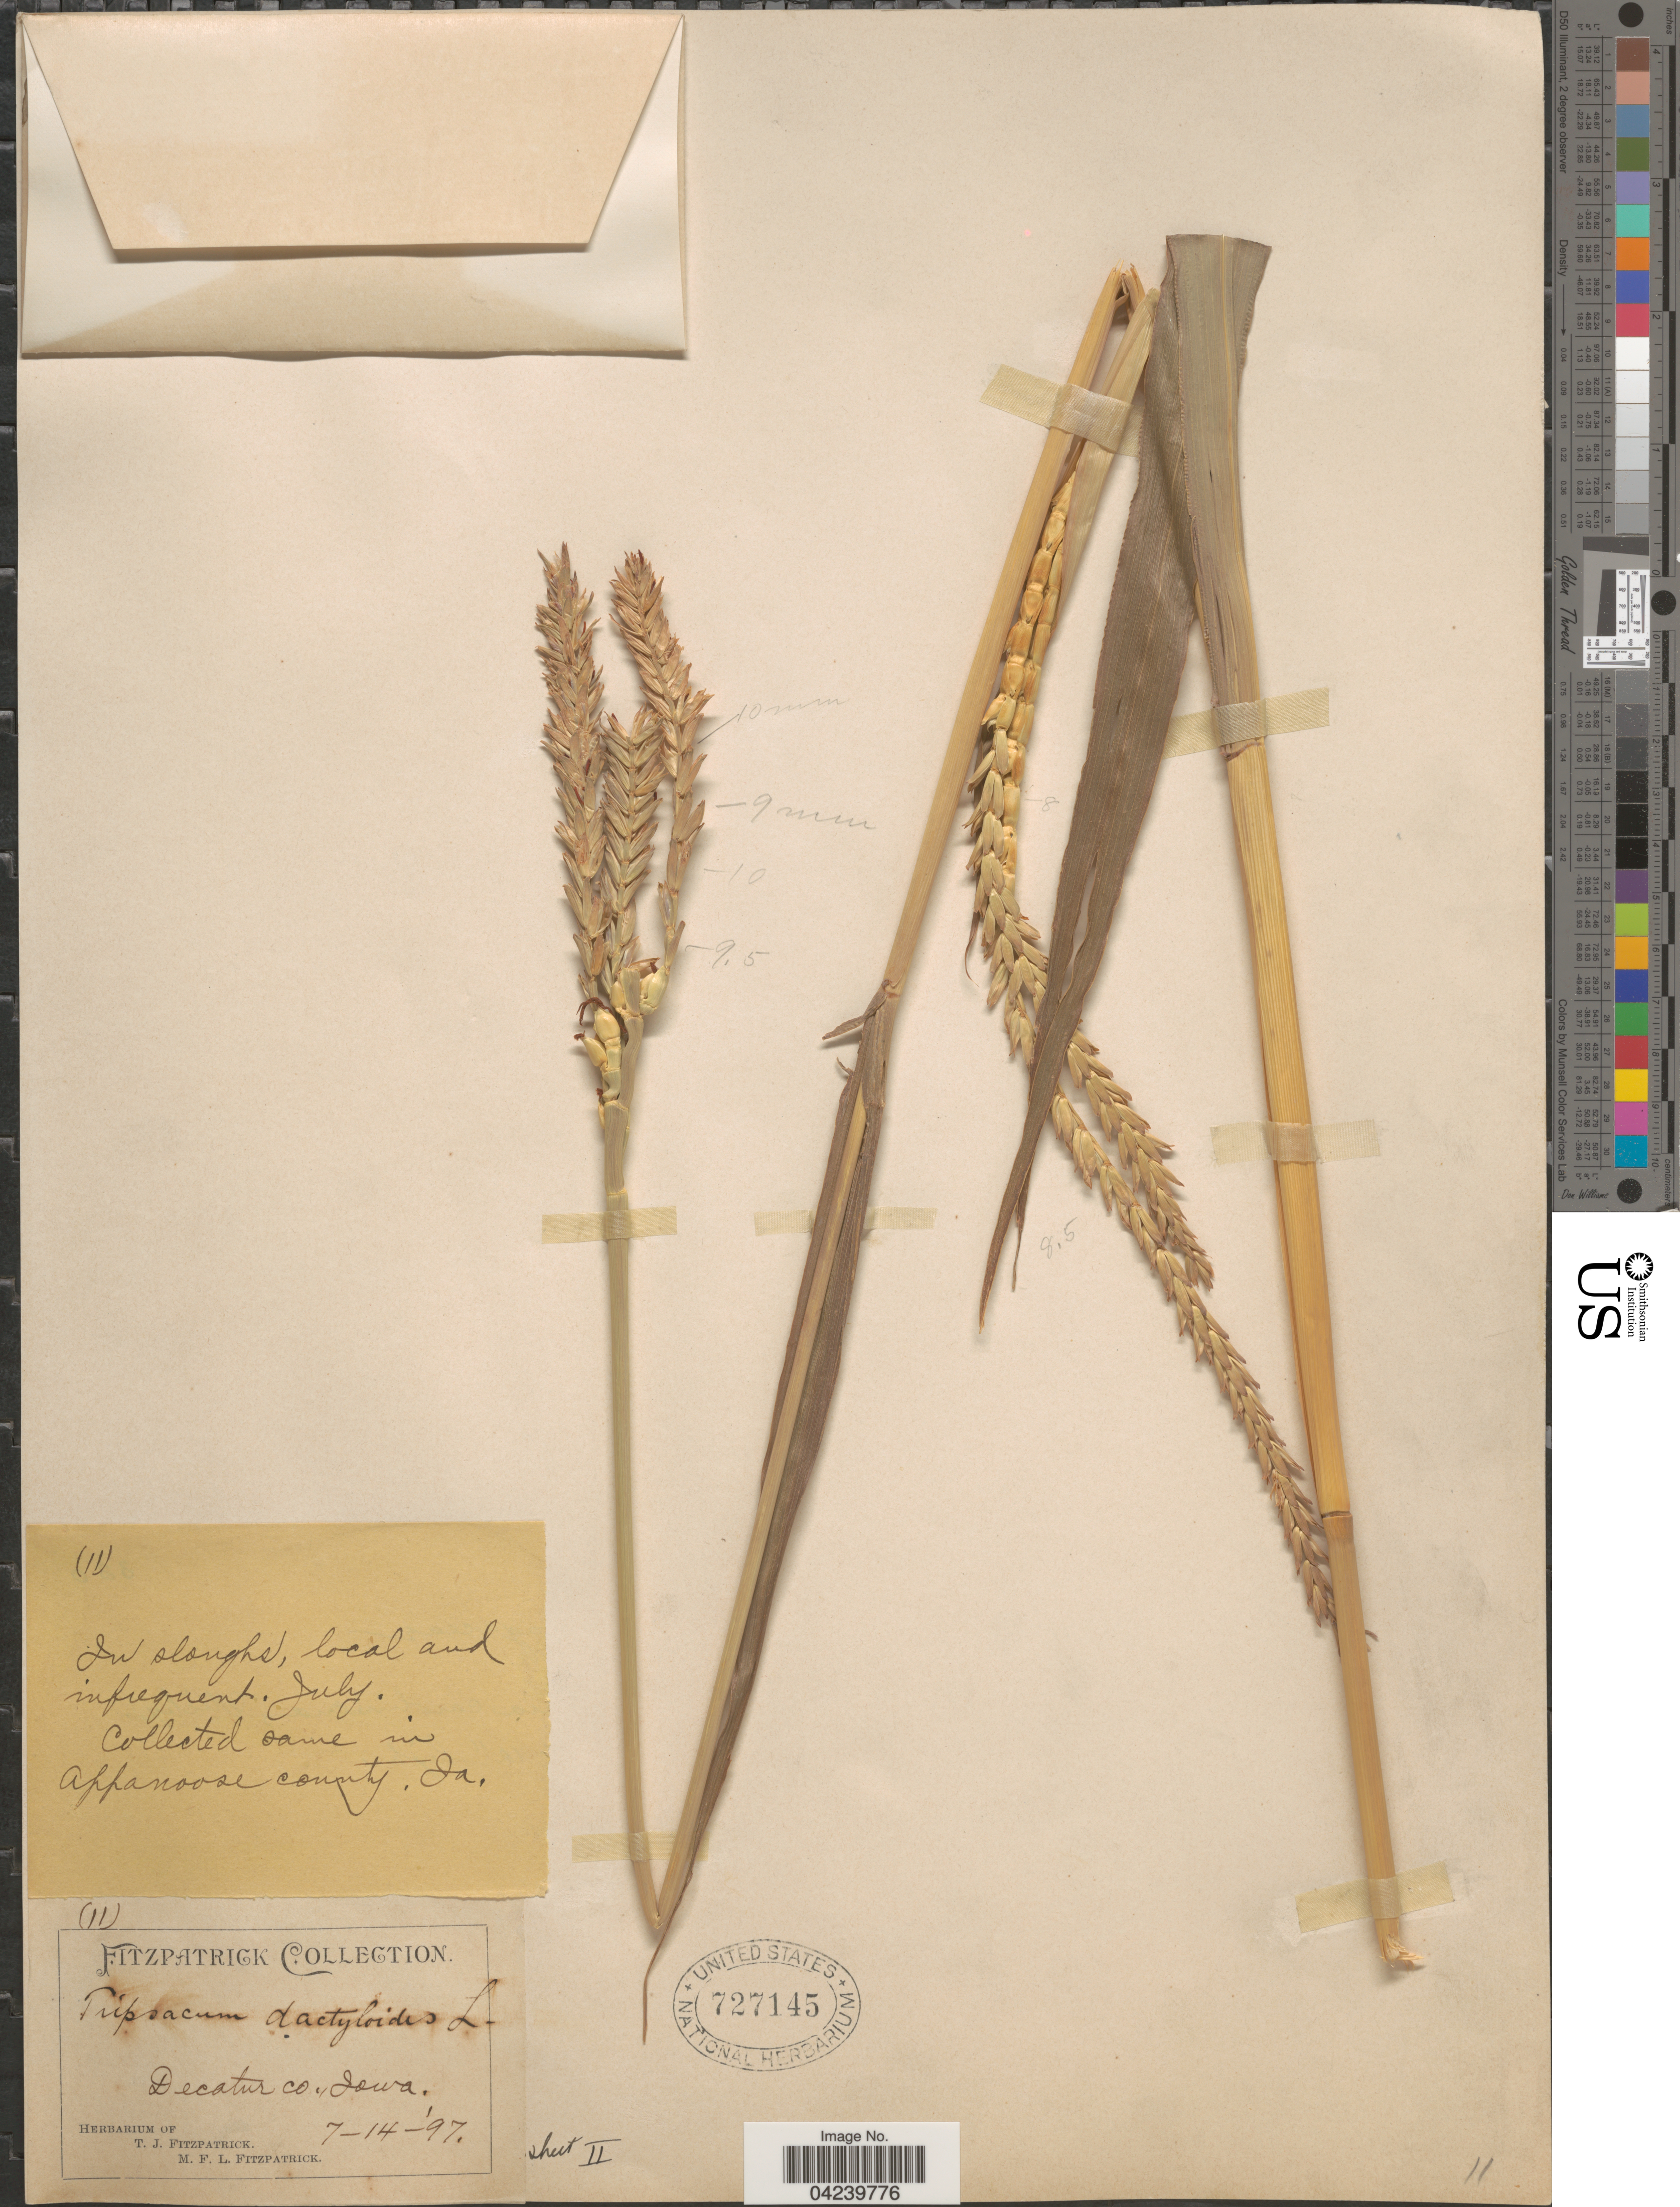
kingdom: Plantae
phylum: Tracheophyta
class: Liliopsida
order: Poales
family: Poaceae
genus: Tripsacum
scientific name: Tripsacum dactyloides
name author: (L.) L.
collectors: T. Fitzpatrick & M. Fitzpatrick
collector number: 11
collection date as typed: Transcribed d/m/y: 14/7/97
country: United States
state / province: Iowa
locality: Decatur Co.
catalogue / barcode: US 727145